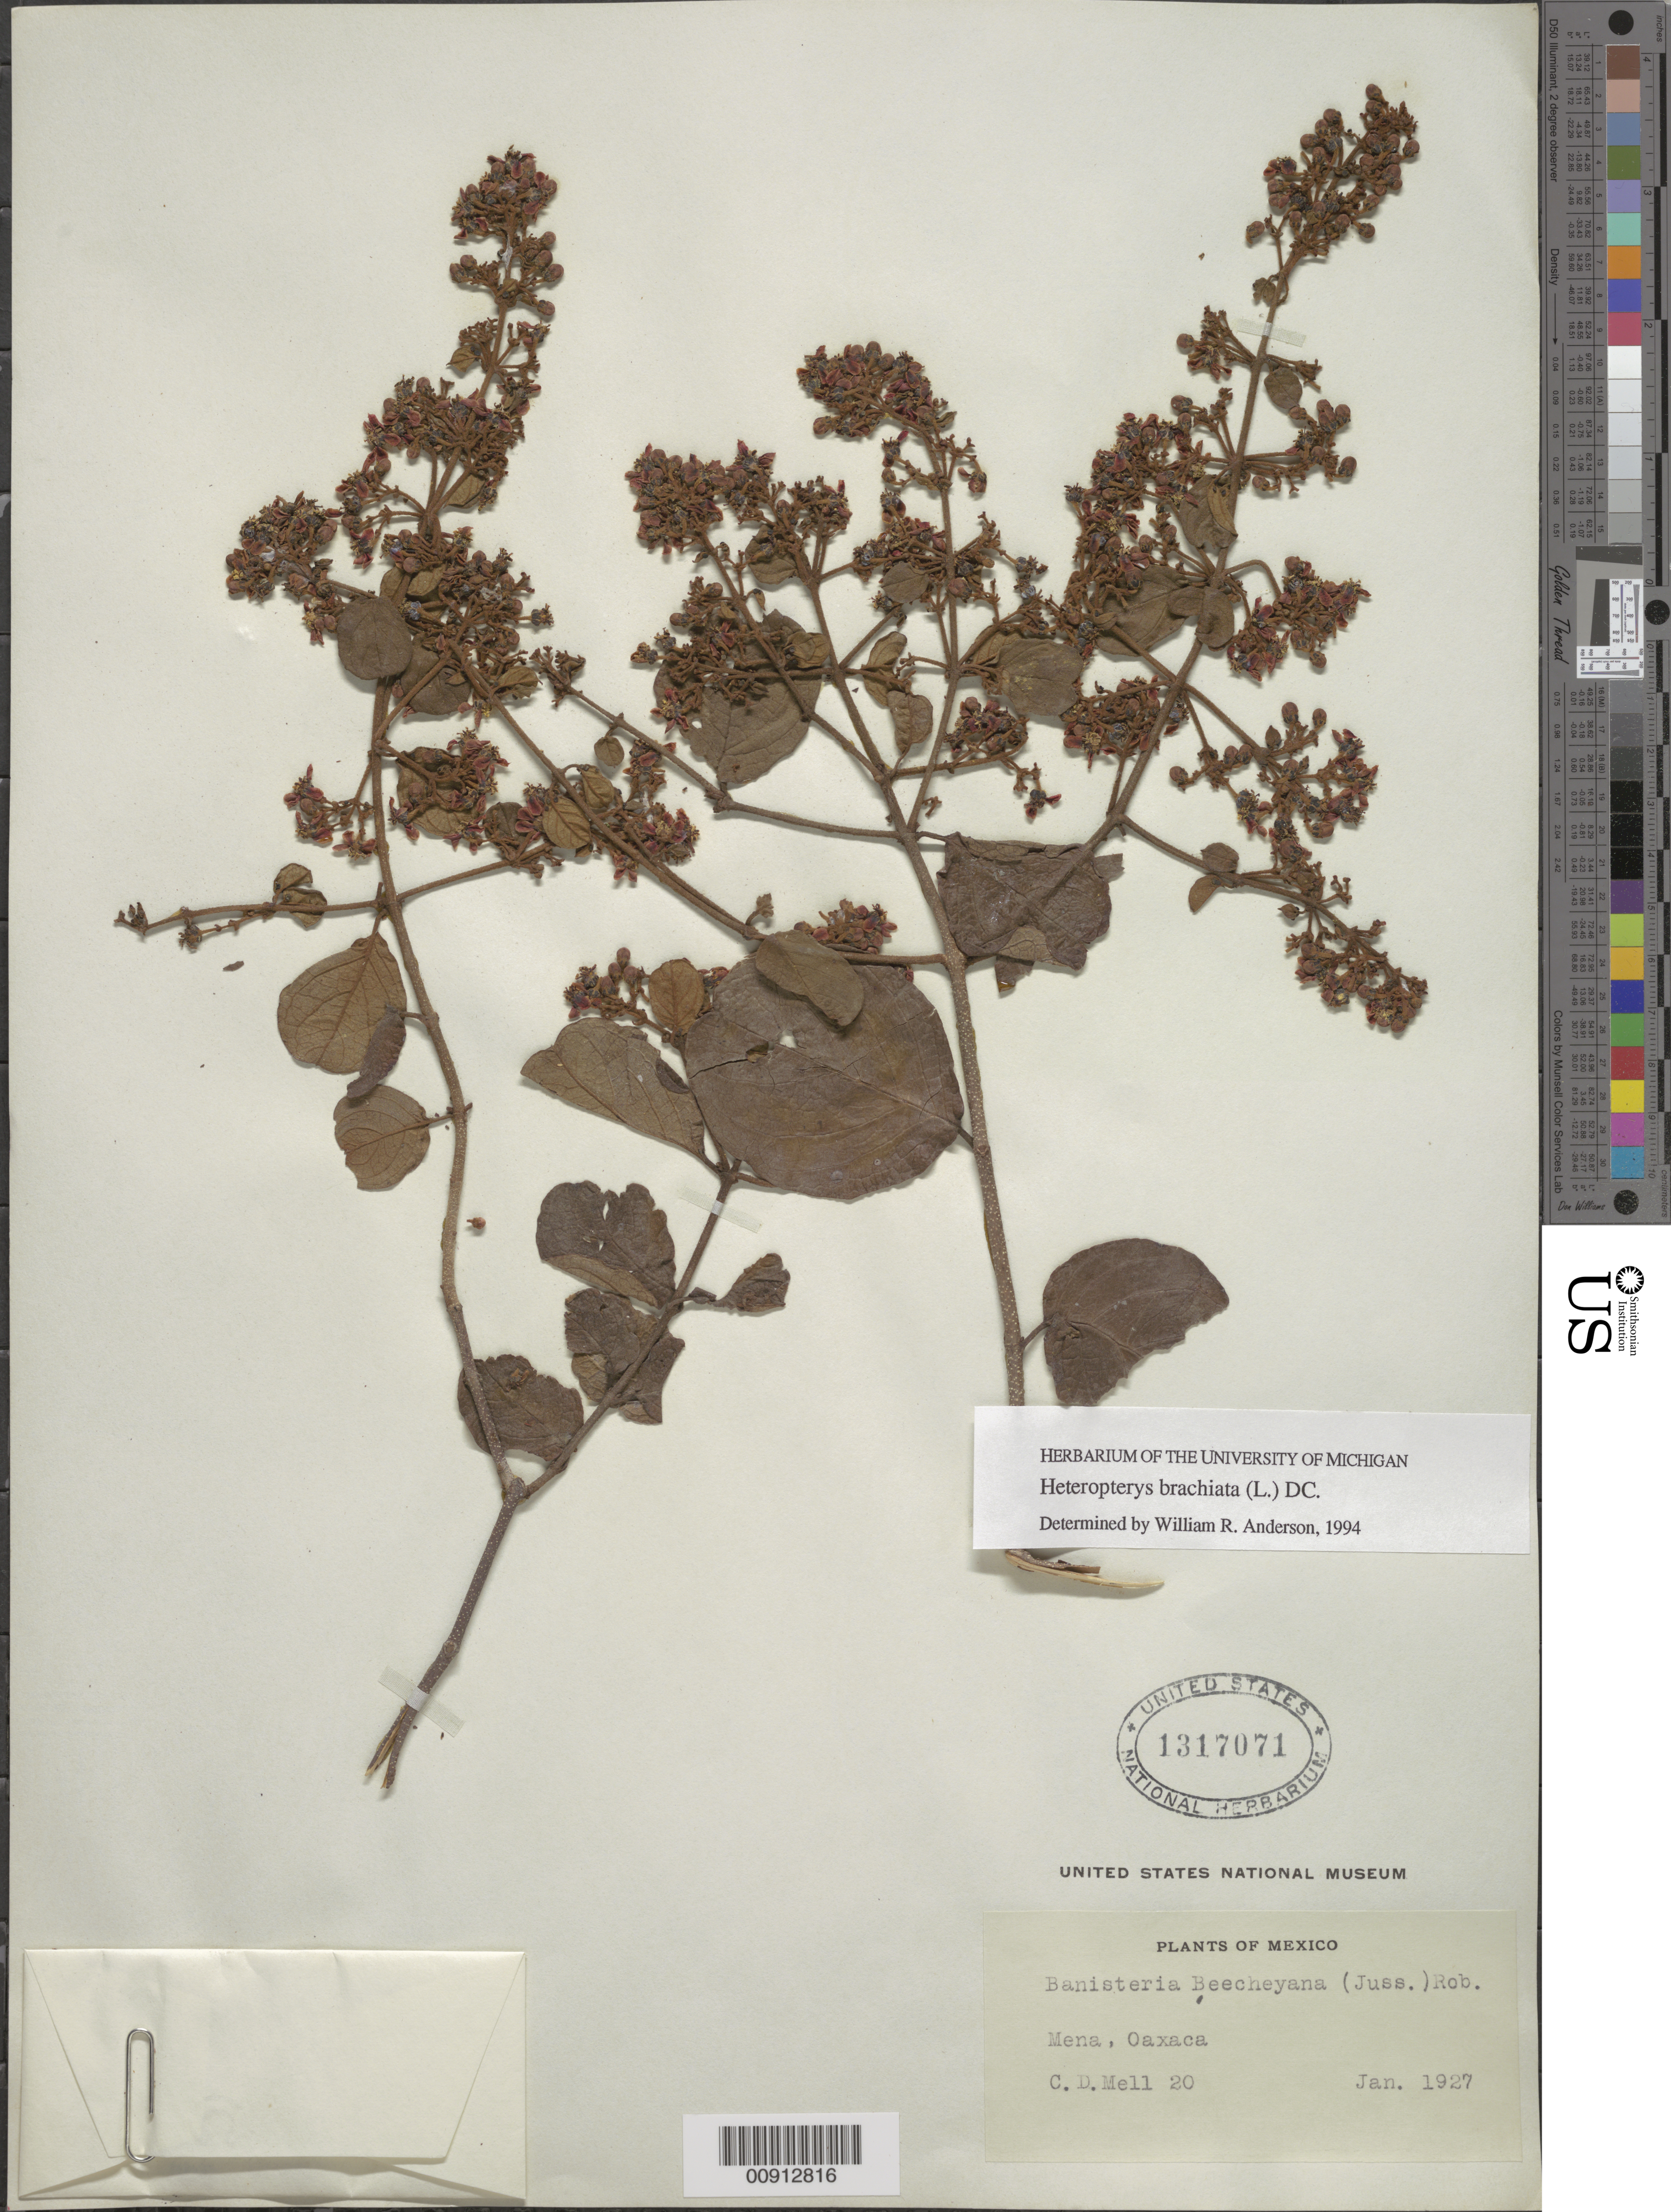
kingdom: Plantae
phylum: Tracheophyta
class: Magnoliopsida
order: Malpighiales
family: Malpighiaceae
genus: Heteropterys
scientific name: Heteropterys brachiata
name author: (L.) DC.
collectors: C. D. Mell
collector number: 20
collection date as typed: Jan 1927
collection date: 1927-01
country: Mexico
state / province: Oaxaca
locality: Mena, Oaxaca.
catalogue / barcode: US 1317071